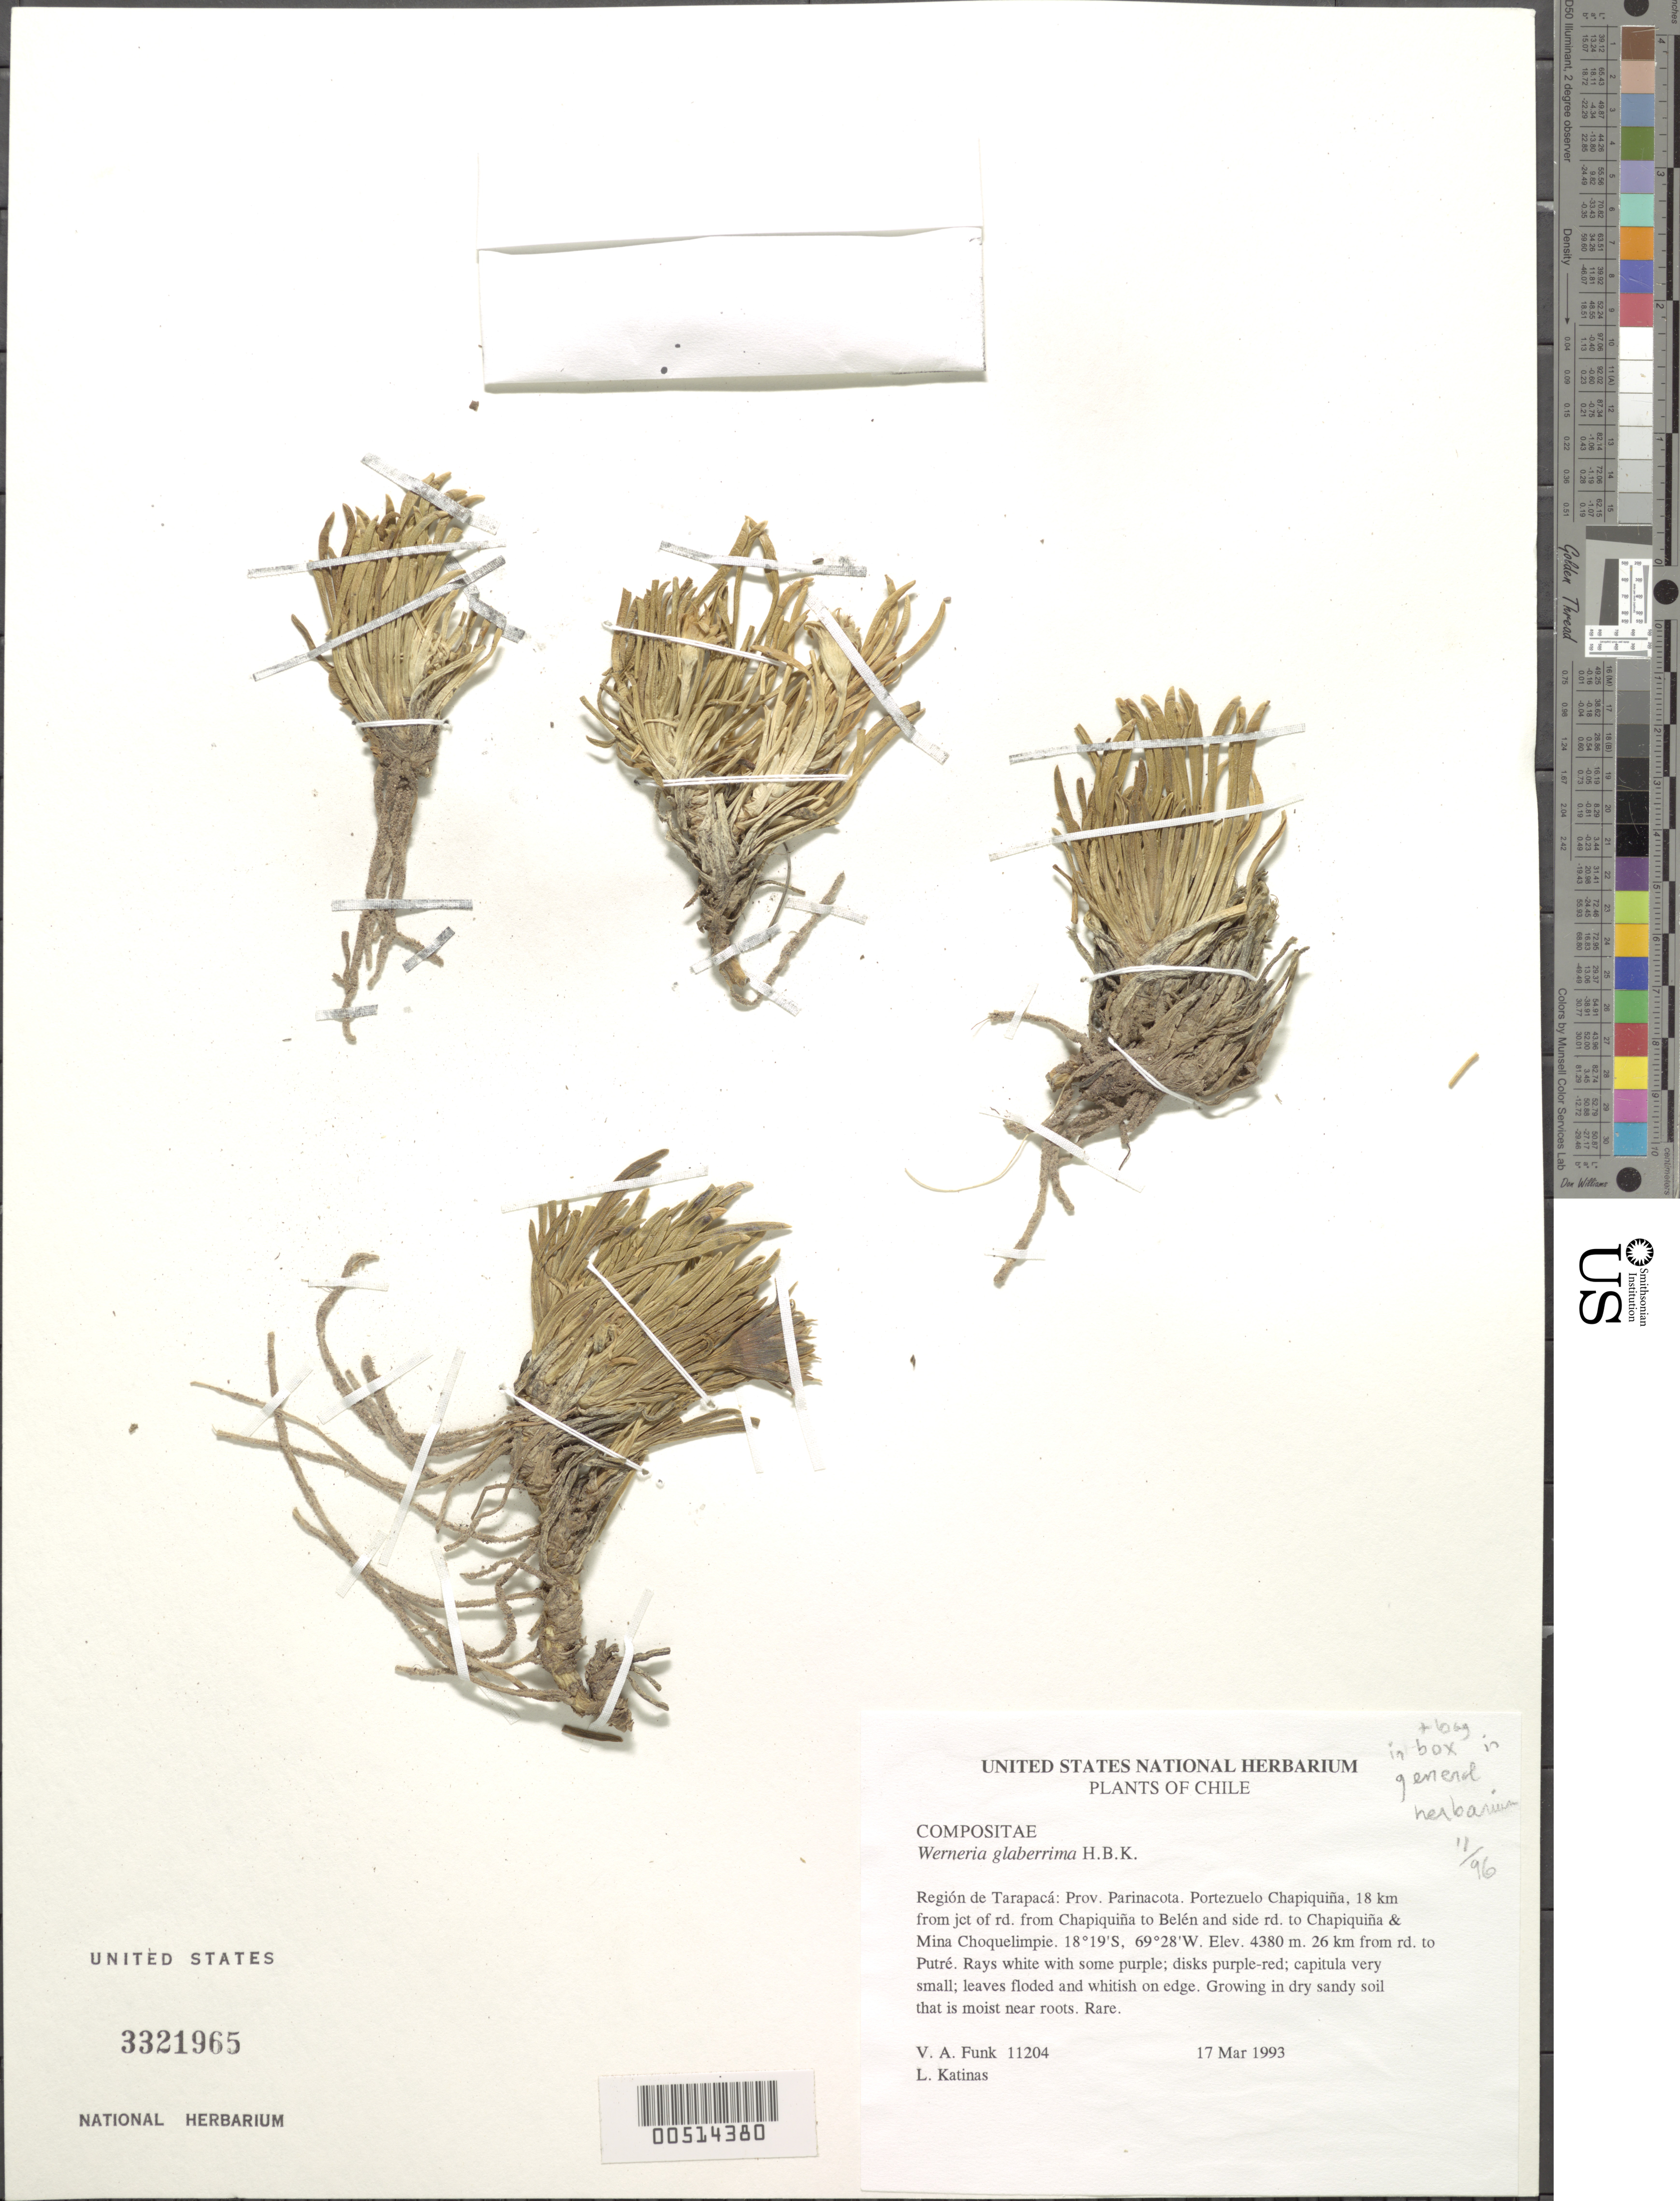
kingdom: Plantae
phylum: Tracheophyta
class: Magnoliopsida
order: Asterales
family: Asteraceae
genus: Werneria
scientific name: Werneria glaberrima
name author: Phil.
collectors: V. Funk & L. Katinas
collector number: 11204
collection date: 1993-03-17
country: Chile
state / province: Tarapacá (I)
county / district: Parinacota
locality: Portezuelo Chapiquiña. 18 km from jct. of rd. from Chapiquiña to Belén and side rd. to Chapiquiña & Mina Choquelimpie. 26 km from rd. to Putré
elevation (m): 4380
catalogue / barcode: US 3321965